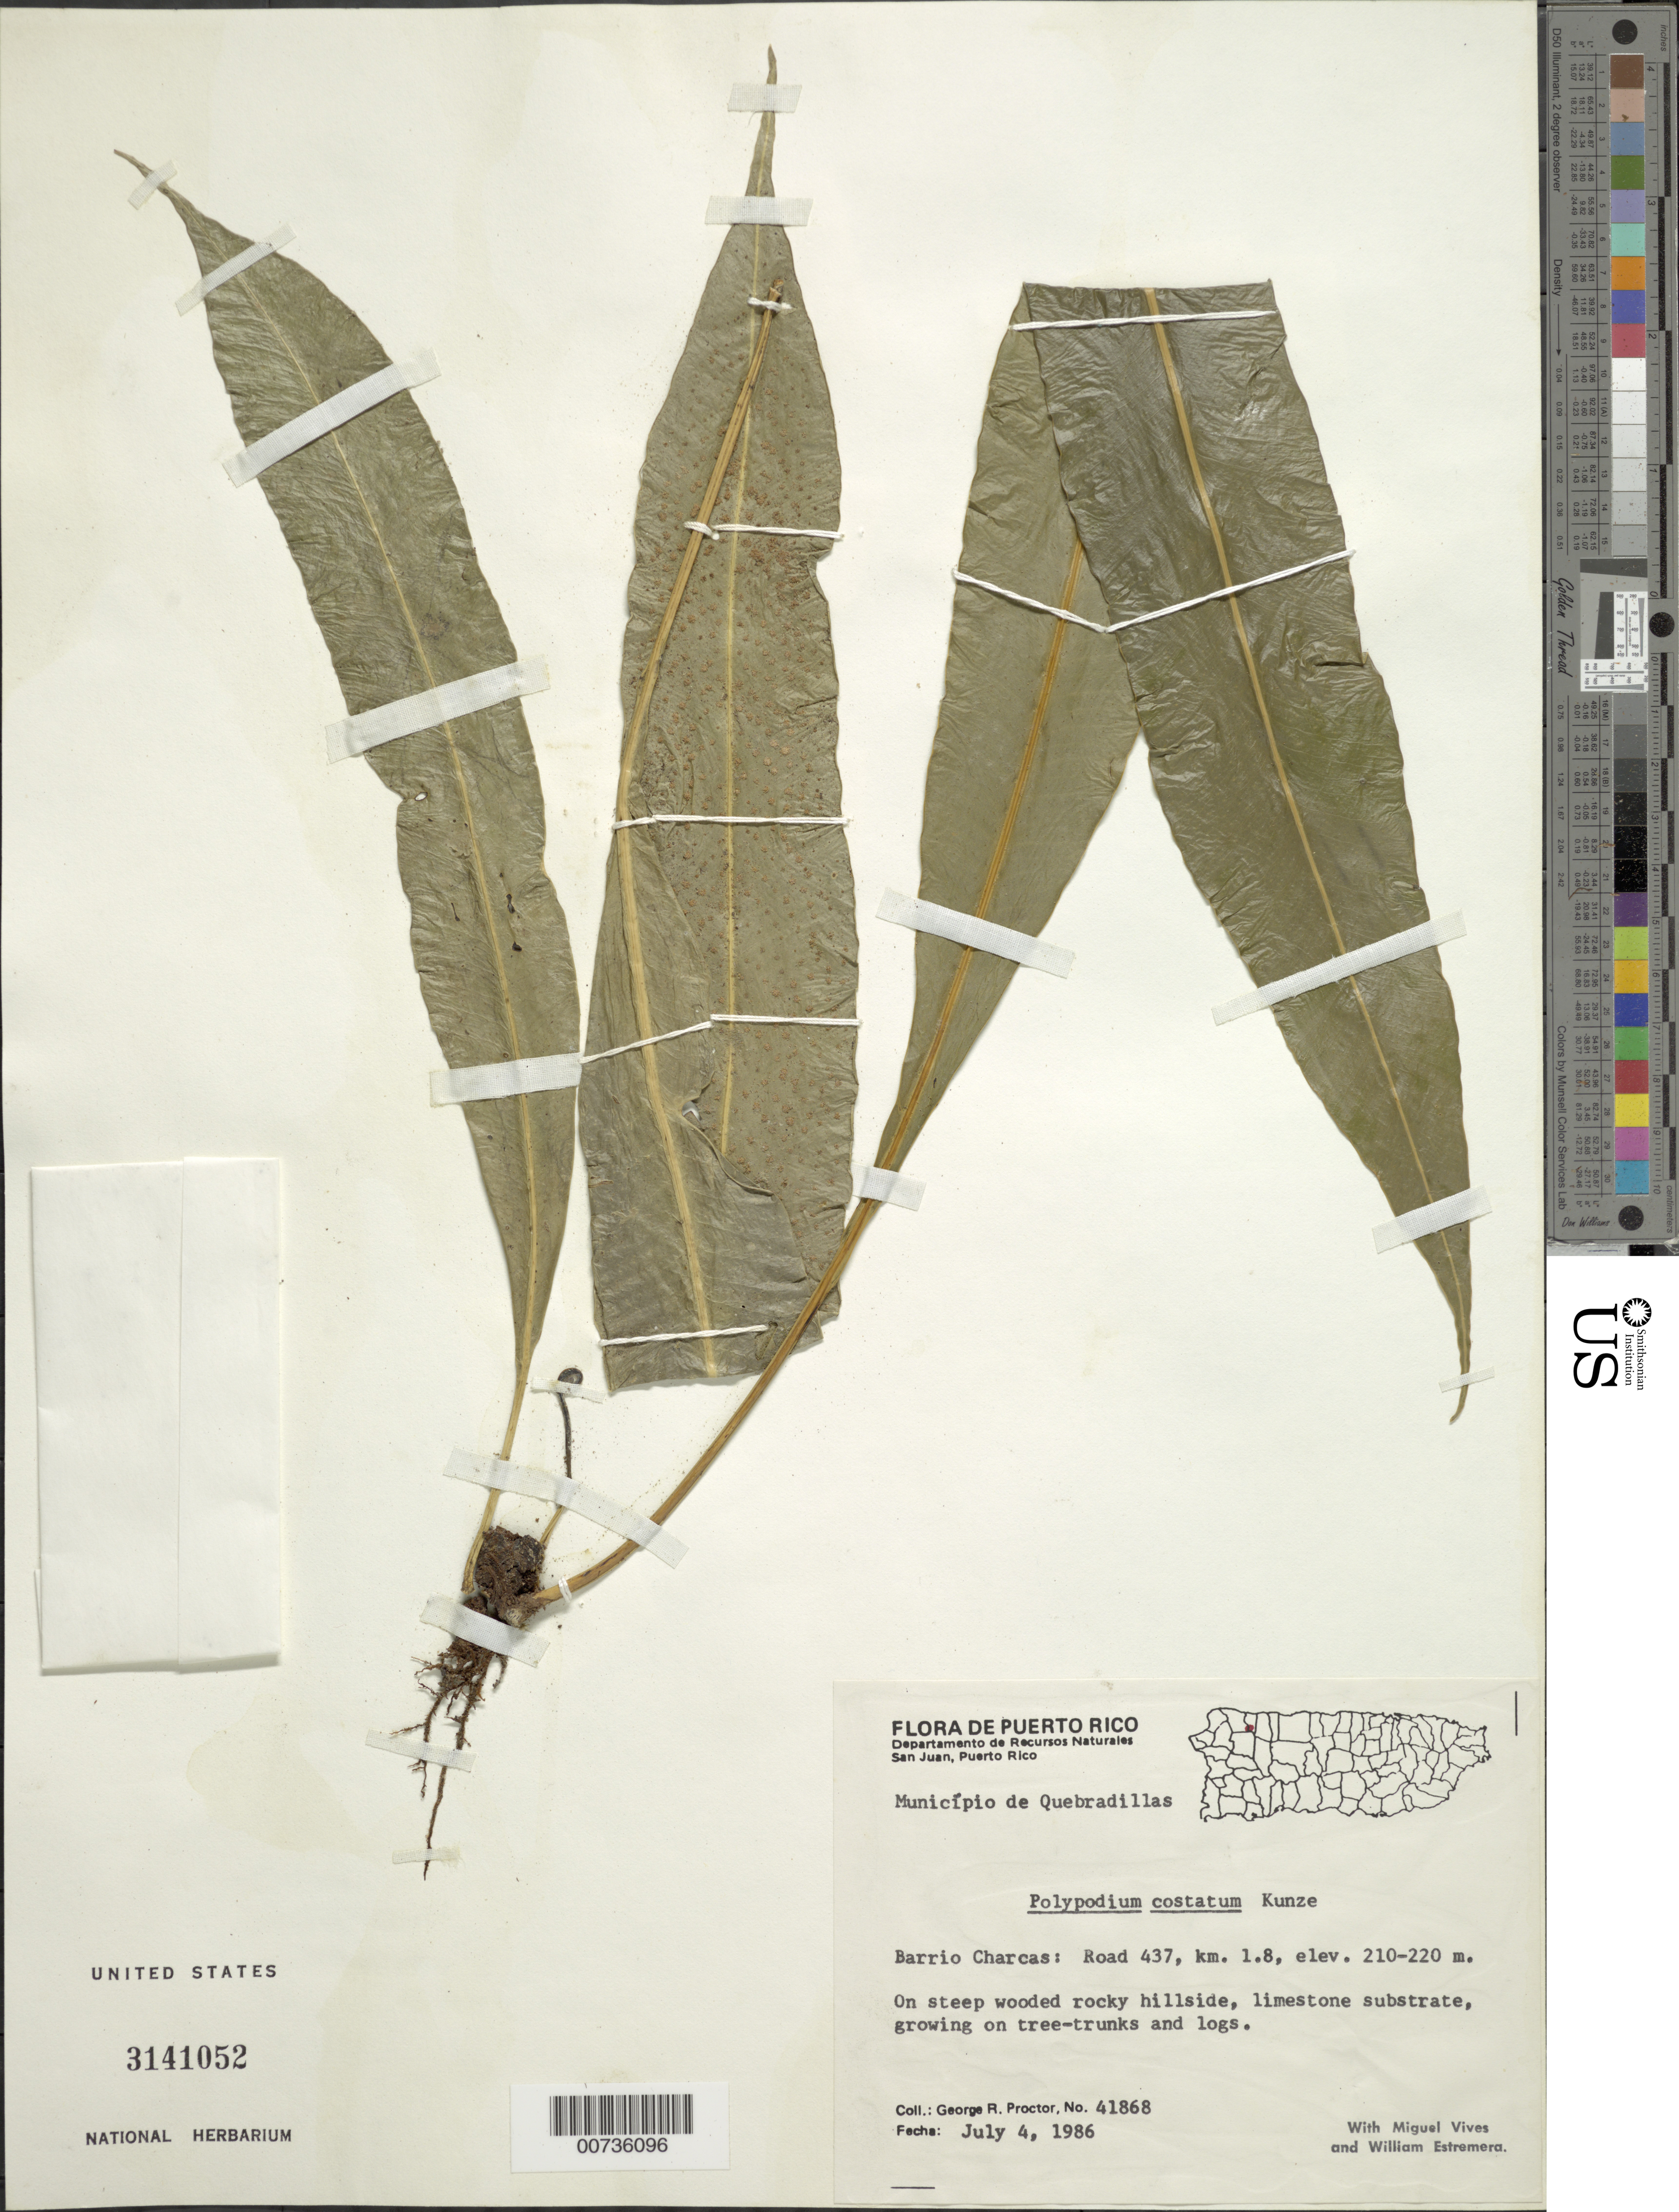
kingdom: Plantae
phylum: Tracheophyta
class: Polypodiopsida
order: Polypodiales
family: Polypodiaceae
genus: Campyloneurum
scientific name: Campyloneurum costatum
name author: (Kunze) C. Presl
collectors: G. R. Proctor, M. Vives & W. Estremera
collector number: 41868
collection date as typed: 04 Jul 1986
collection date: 1986-07-04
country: Puerto Rico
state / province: Quebradillas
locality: Barrio Charcas: Road 437, km 1.8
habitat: On steep wooded rocky hillside, limestone substrate, growing on tree trunks and logs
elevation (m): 210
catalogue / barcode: US 3141052